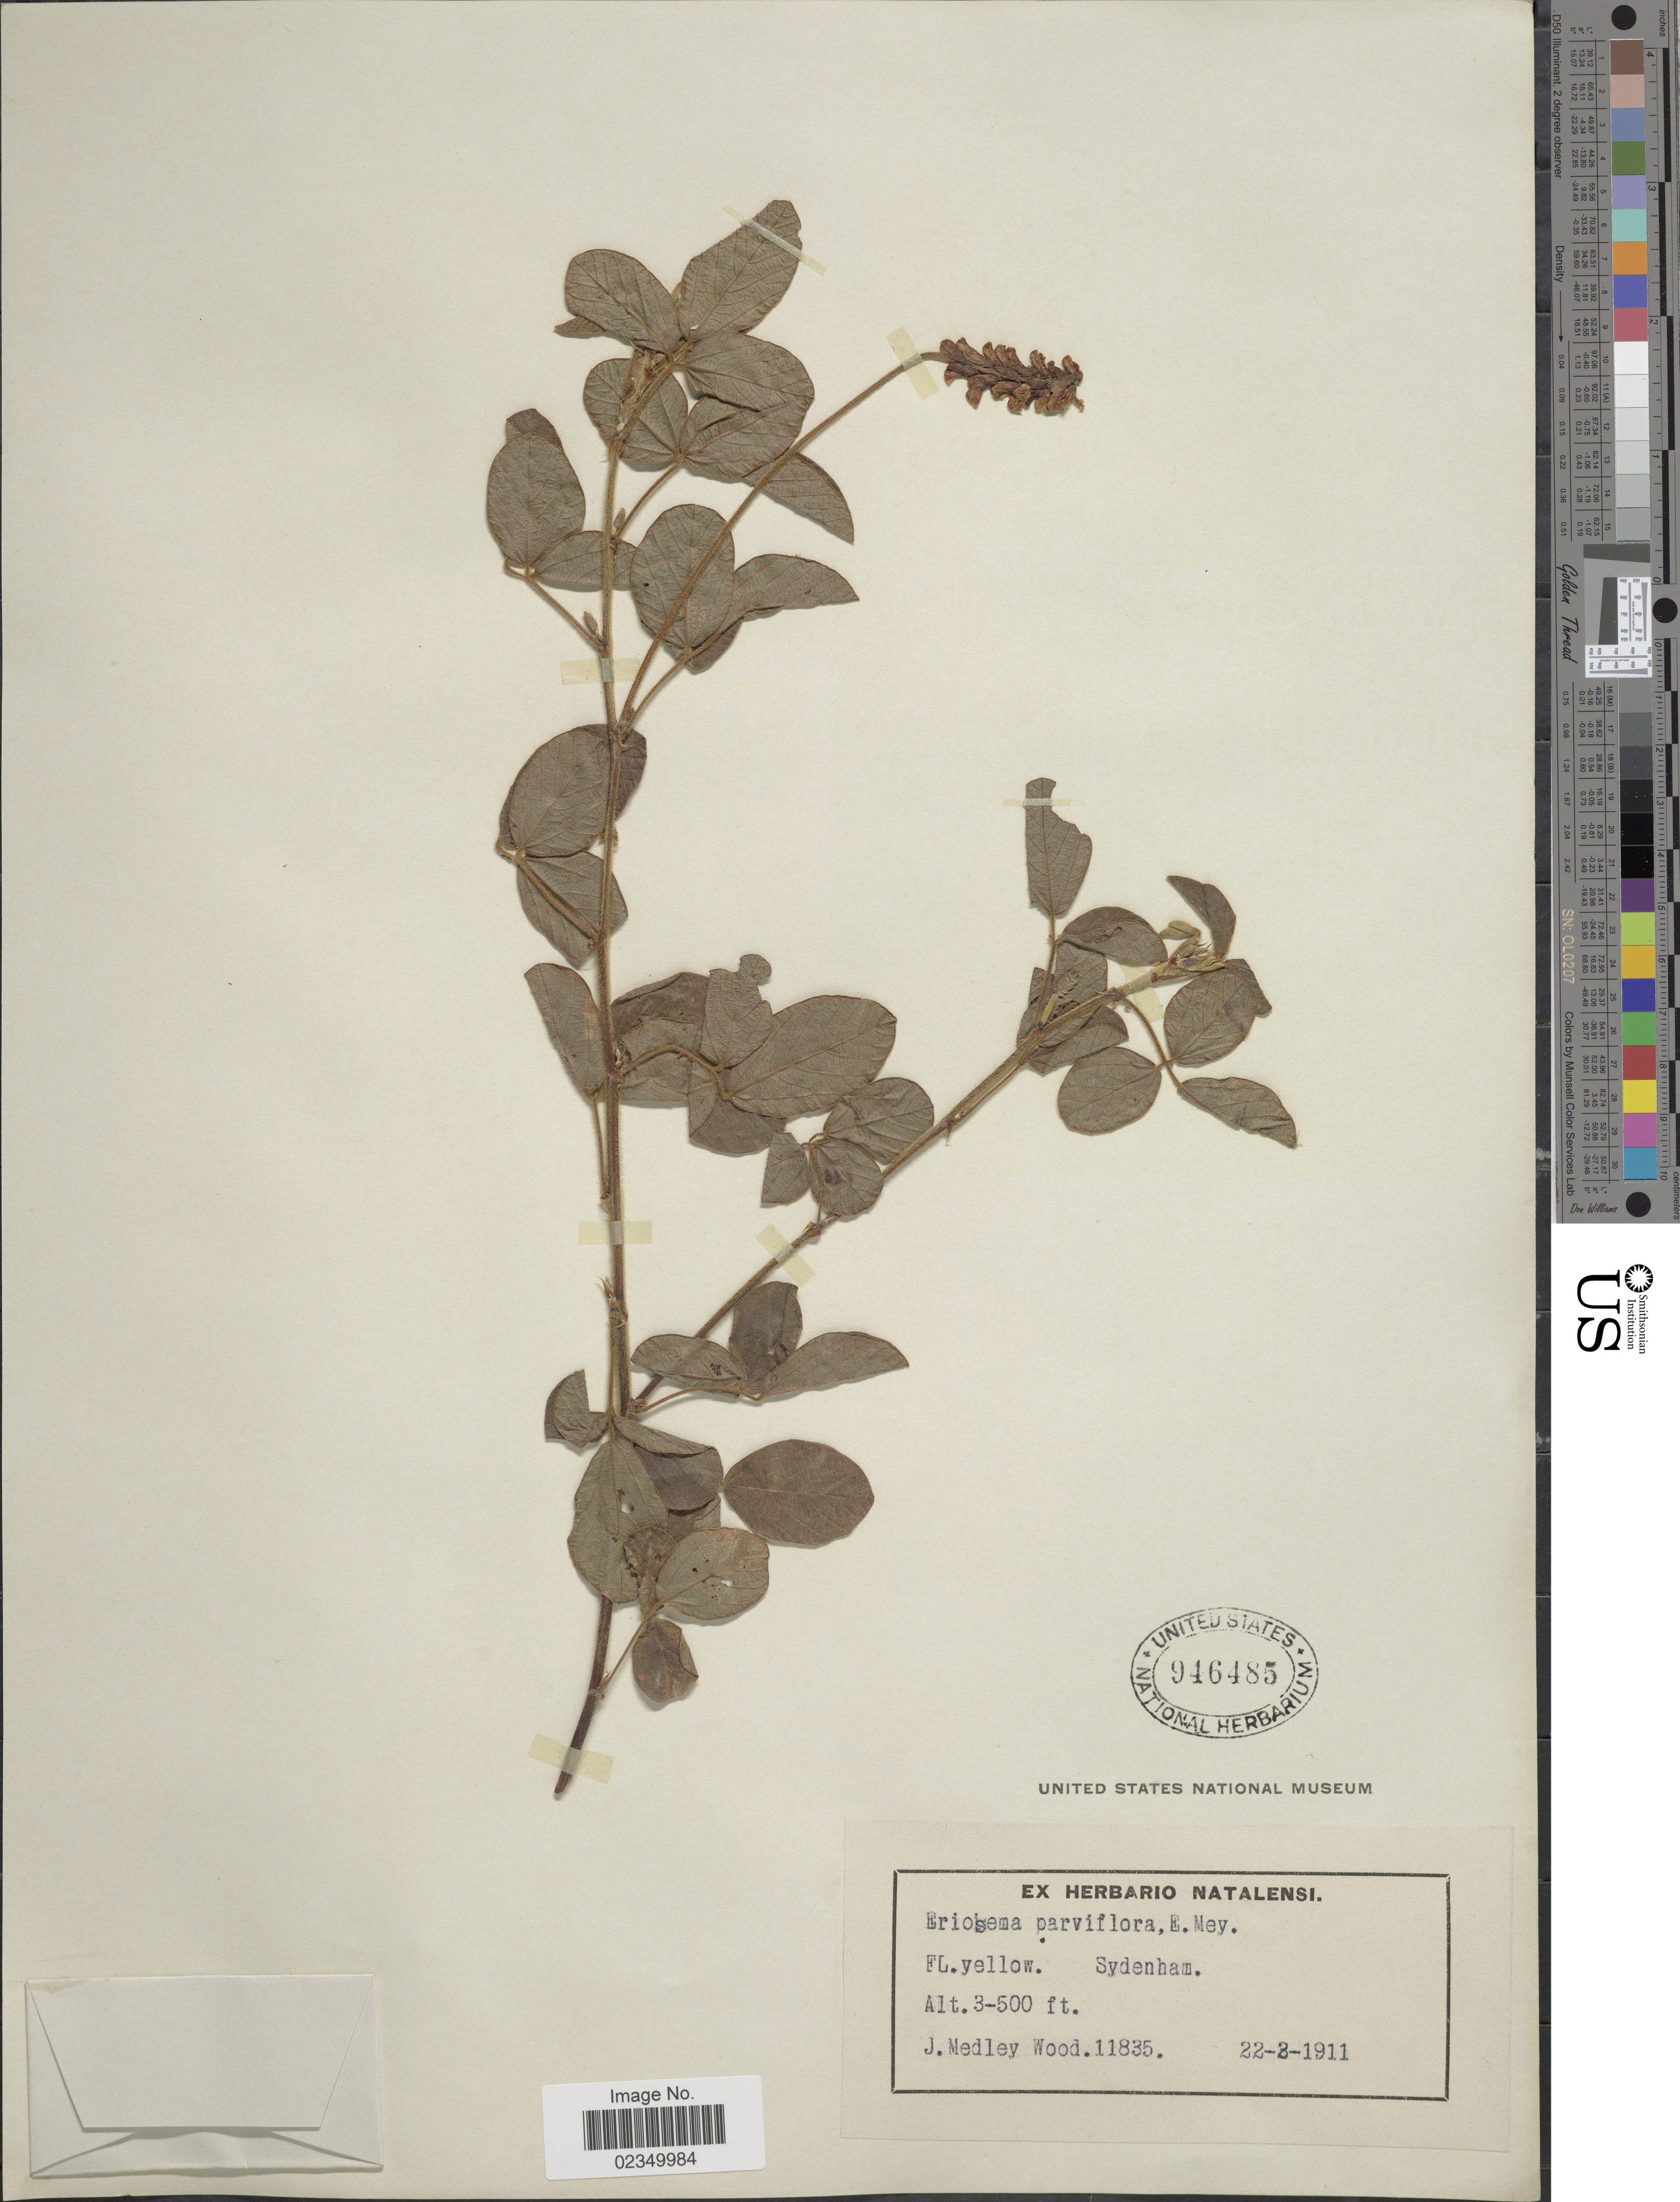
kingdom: Plantae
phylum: Tracheophyta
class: Magnoliopsida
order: Fabales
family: Fabaceae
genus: Eriosema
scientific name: Eriosema parviflorum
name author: E. Mey.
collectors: J. Medley Wood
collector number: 11835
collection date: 1911-02-22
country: South Africa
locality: Sydenham.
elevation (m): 1067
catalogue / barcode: US 946485